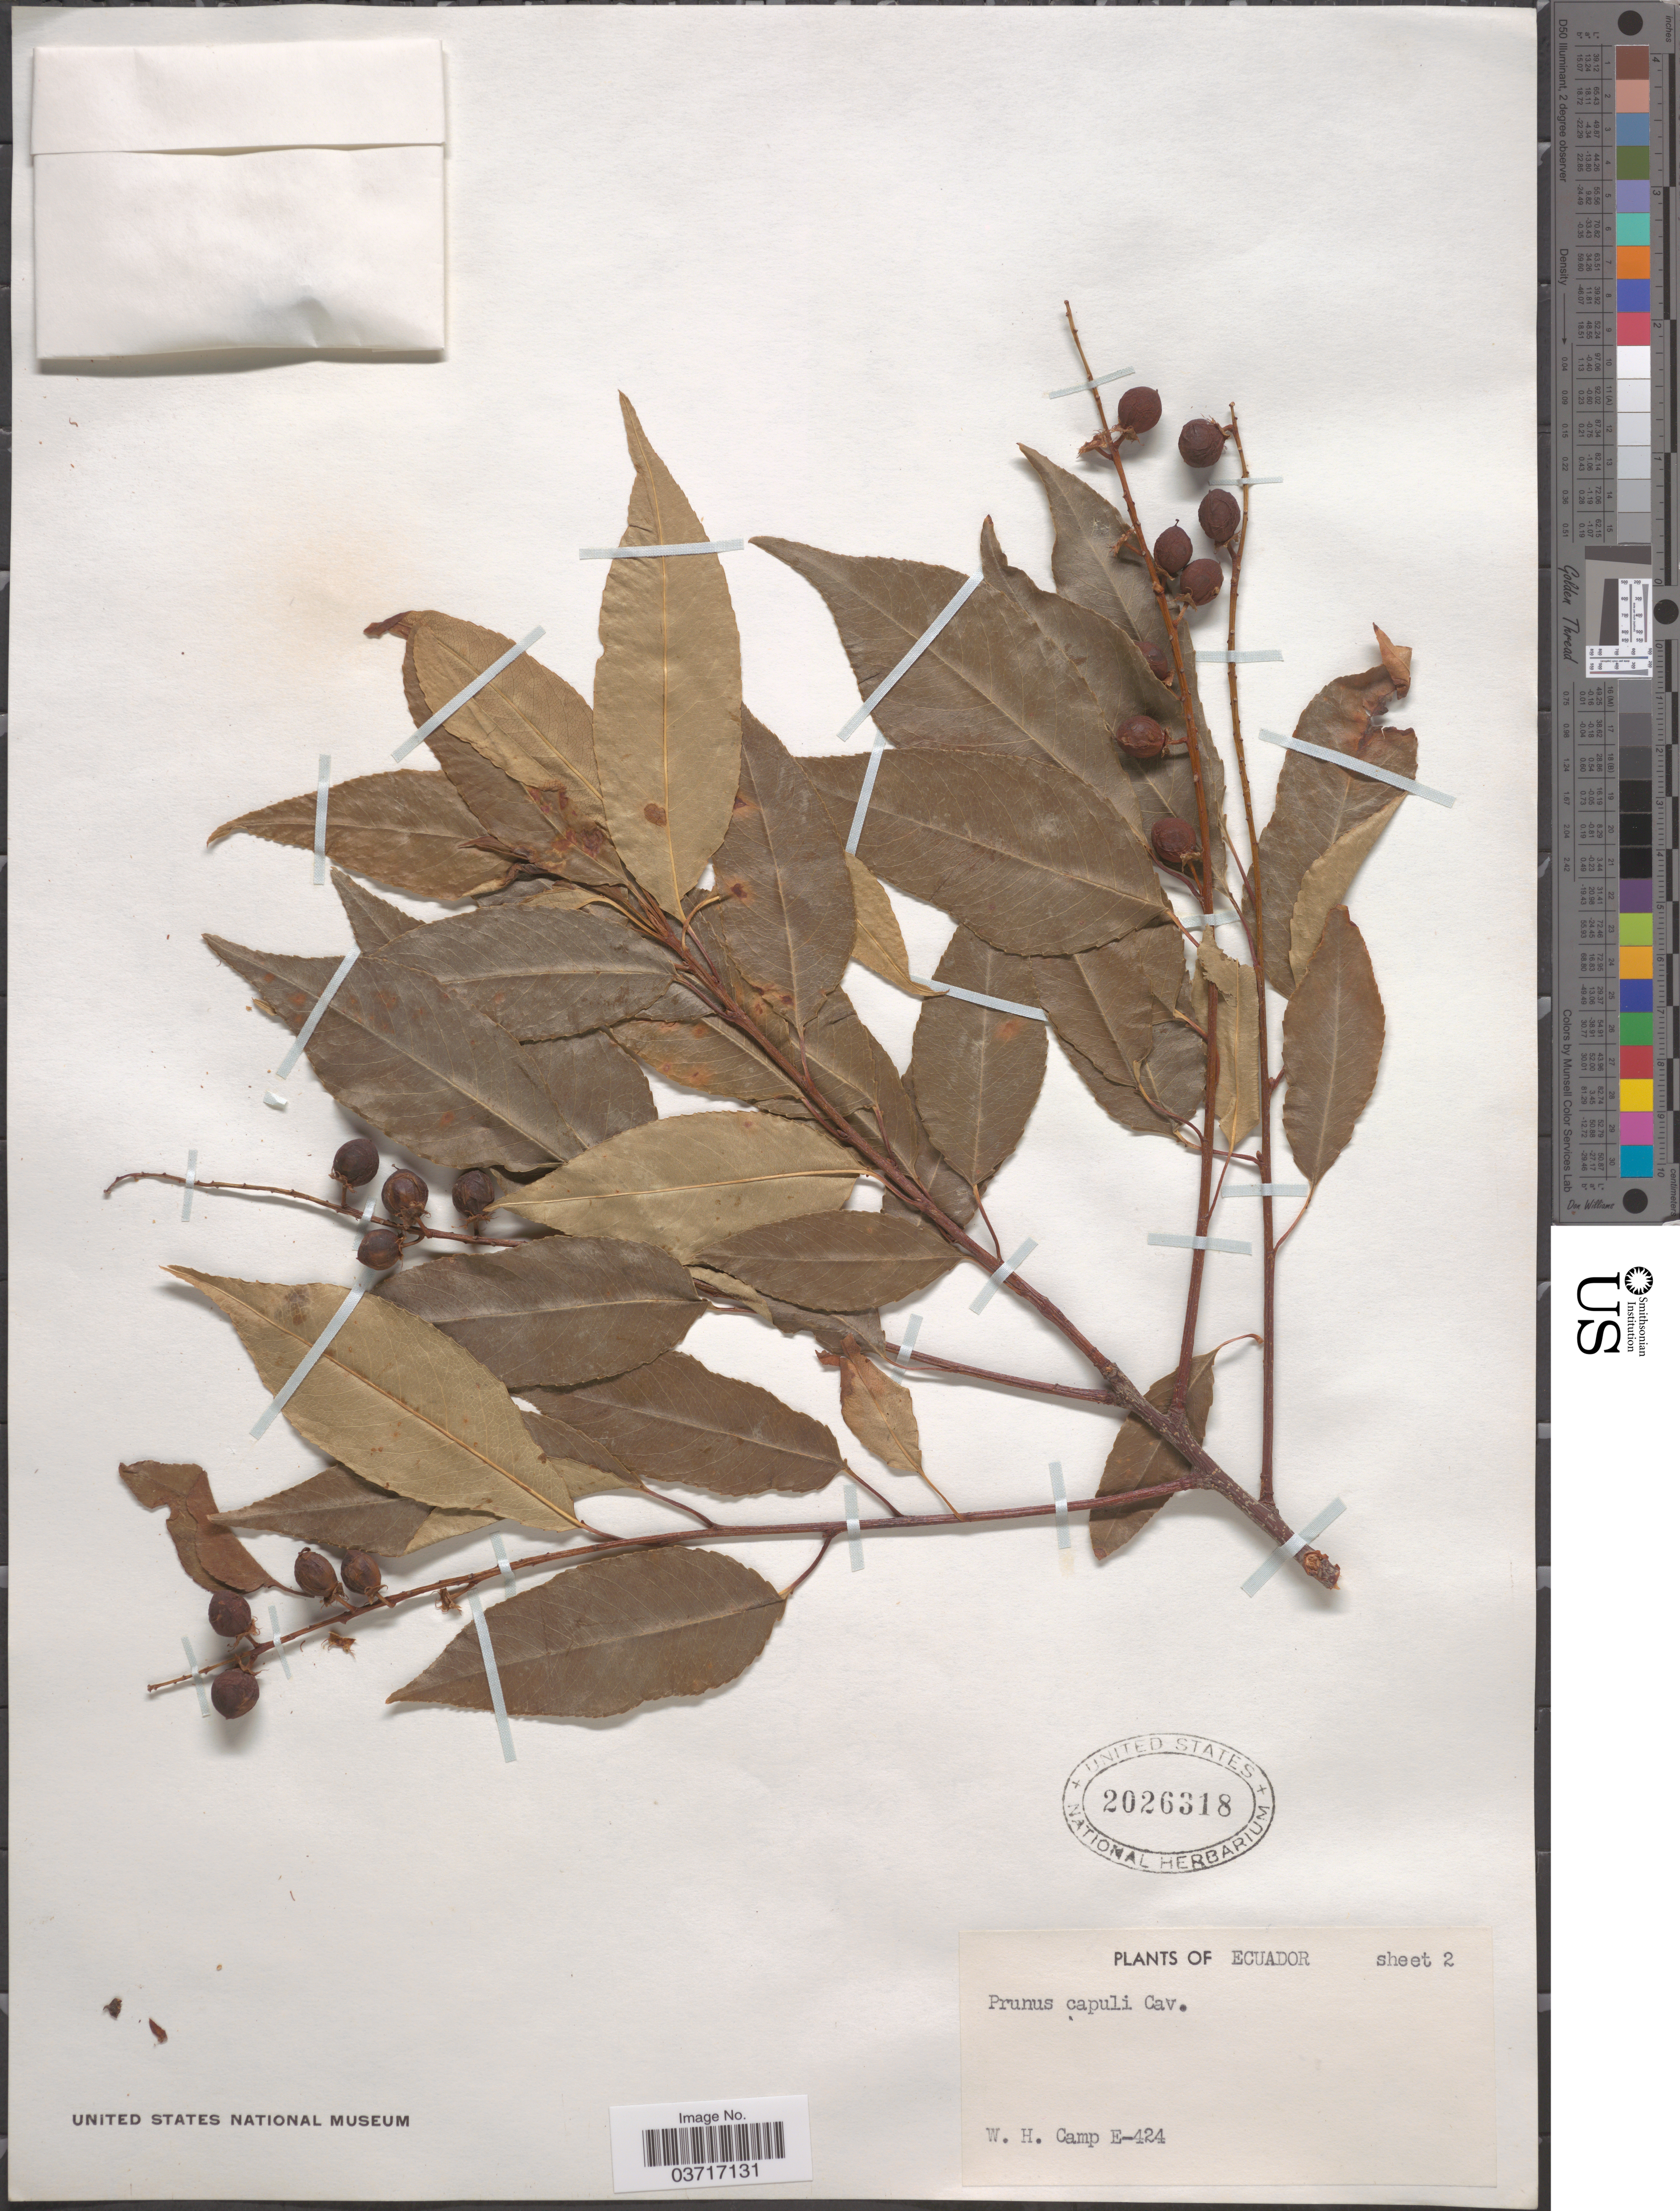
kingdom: Plantae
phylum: Tracheophyta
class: Magnoliopsida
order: Rosales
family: Rosaceae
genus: Prunus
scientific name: Prunus serotina subsp. capuli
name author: (Cav. ex Spreng.) McVaugh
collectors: W. H. Camp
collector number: E-424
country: Ecuador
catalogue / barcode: US 2026318